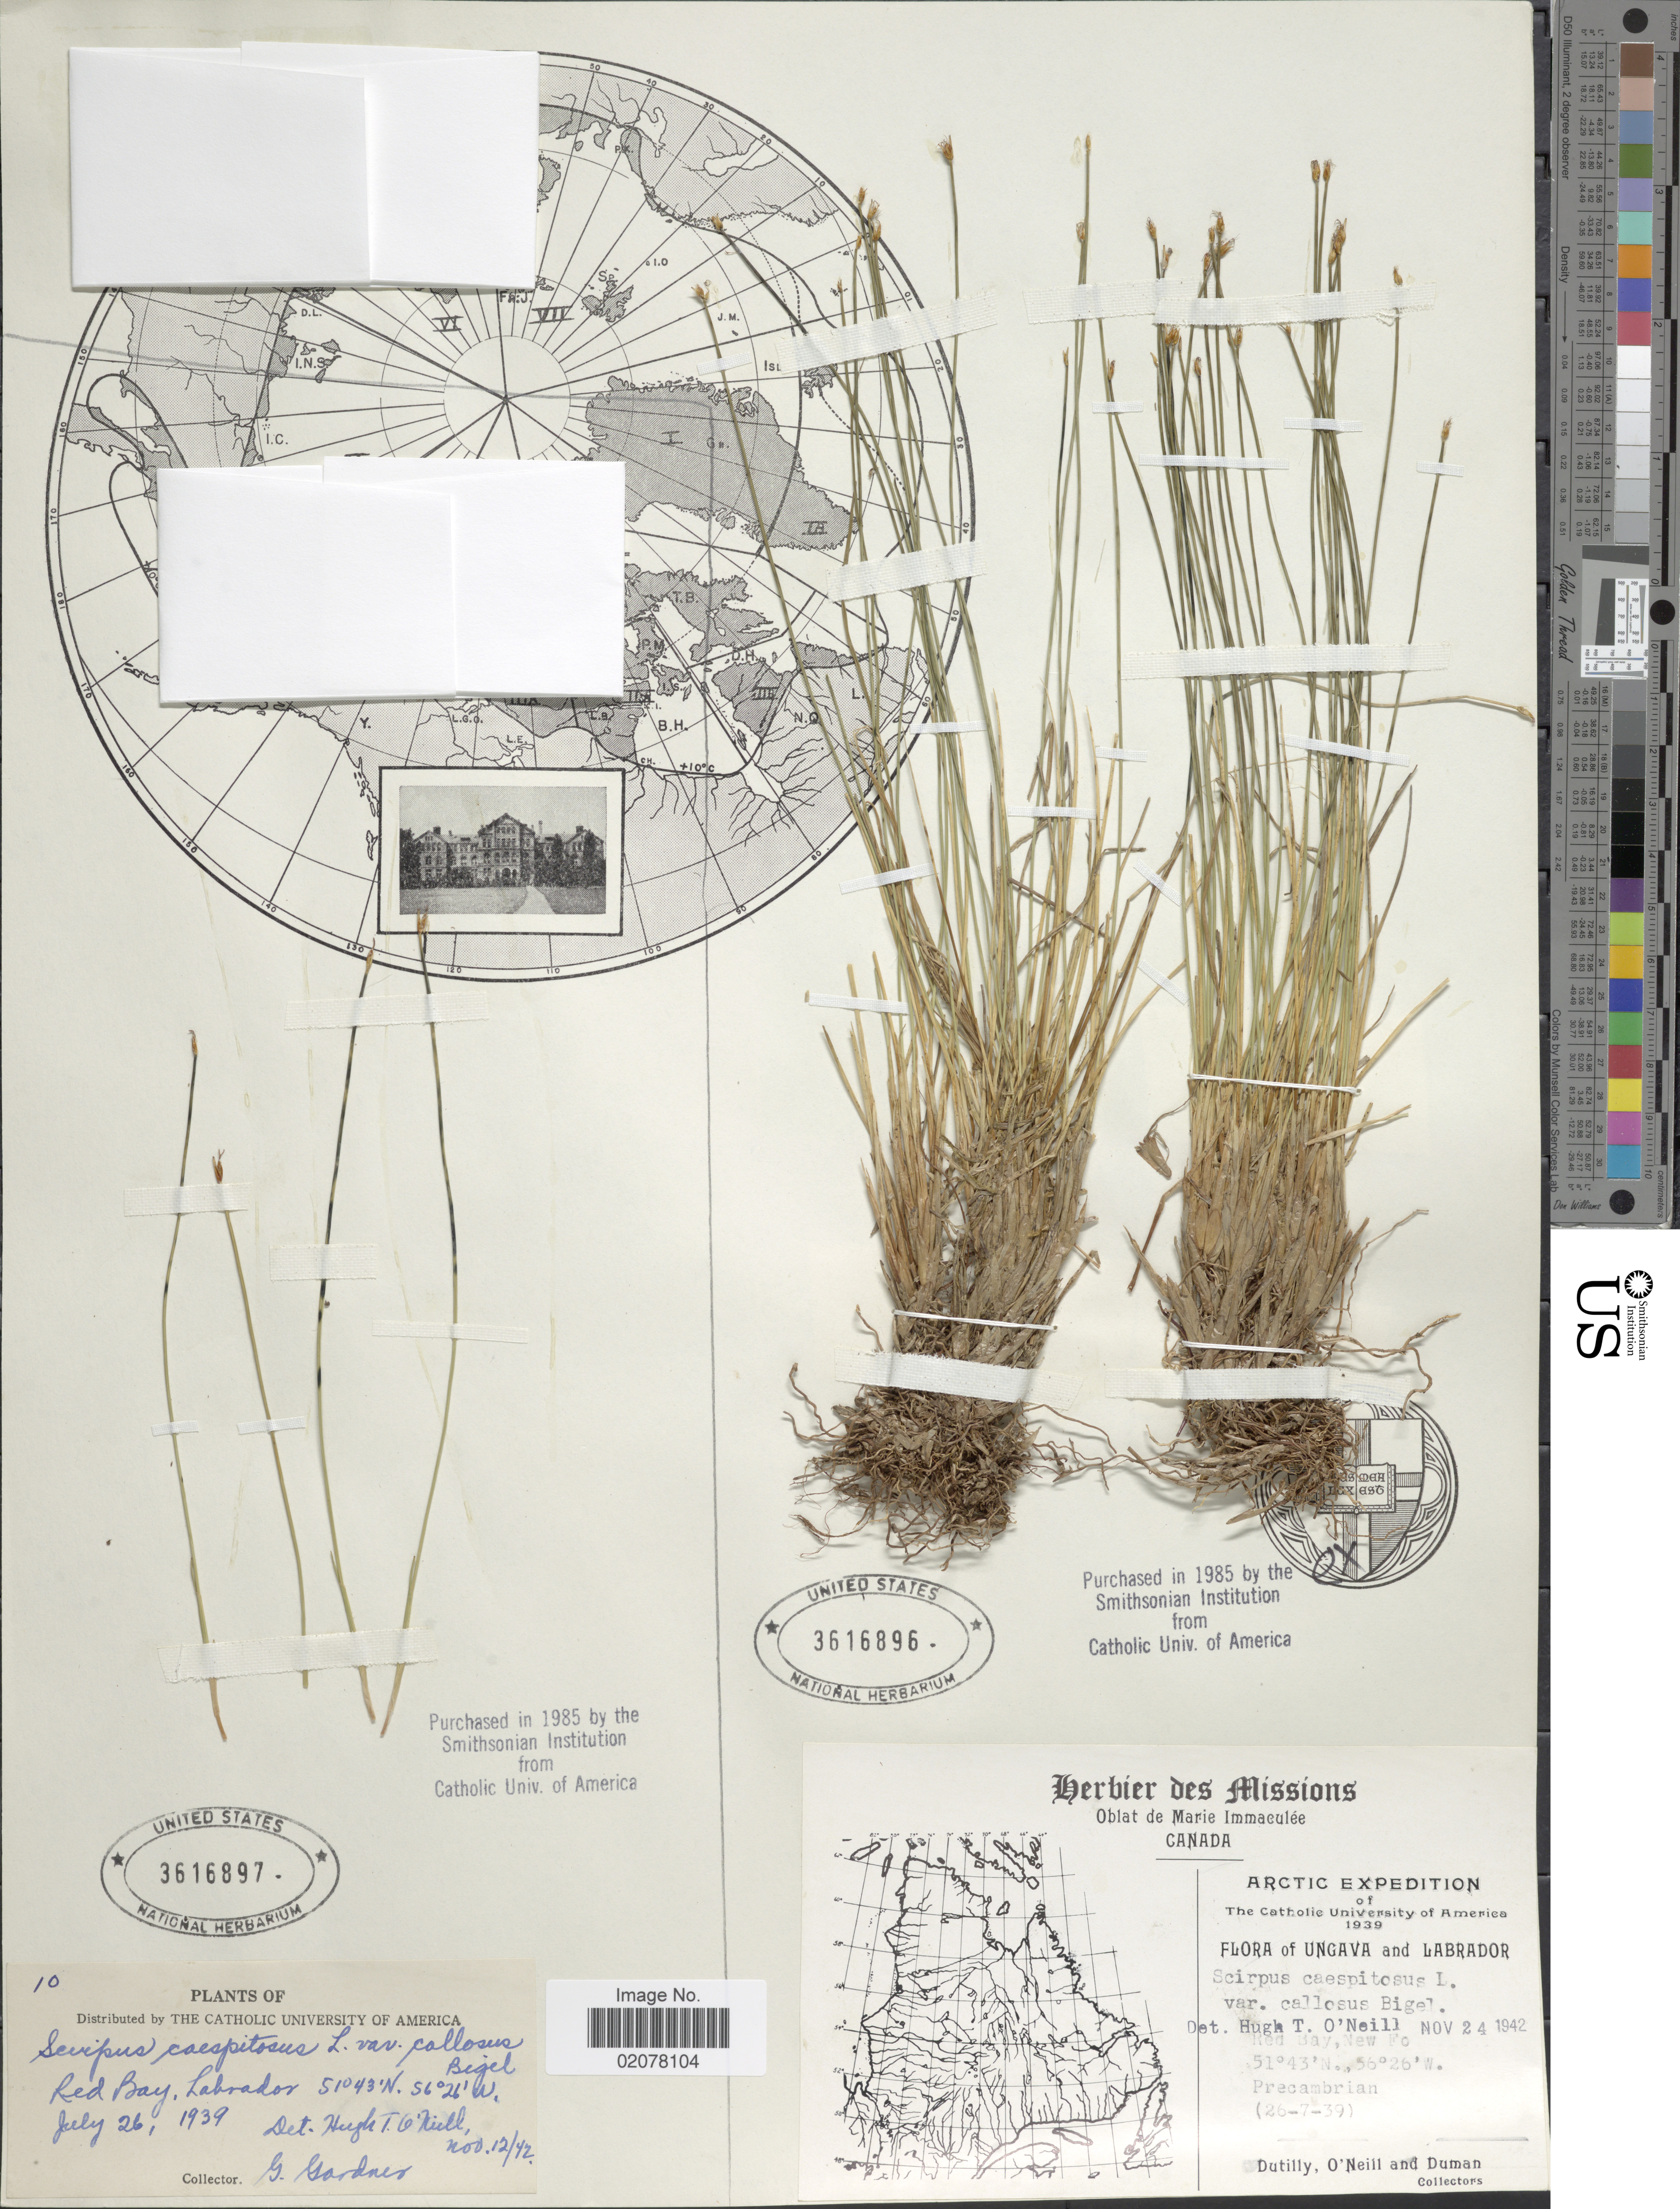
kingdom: Plantae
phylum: Tracheophyta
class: Liliopsida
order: Poales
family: Cyperaceae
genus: Trichophorum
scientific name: Trichophorum cespitosum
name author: (L.) Hartm.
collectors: -. Dutilly, O' Neill & -. Duman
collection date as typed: Transcribed d/m/y: 26/7/39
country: Canada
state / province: Newfoundland and Labrador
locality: Ungava and Labrador. Red Bay, New Fo.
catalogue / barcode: US 3616896